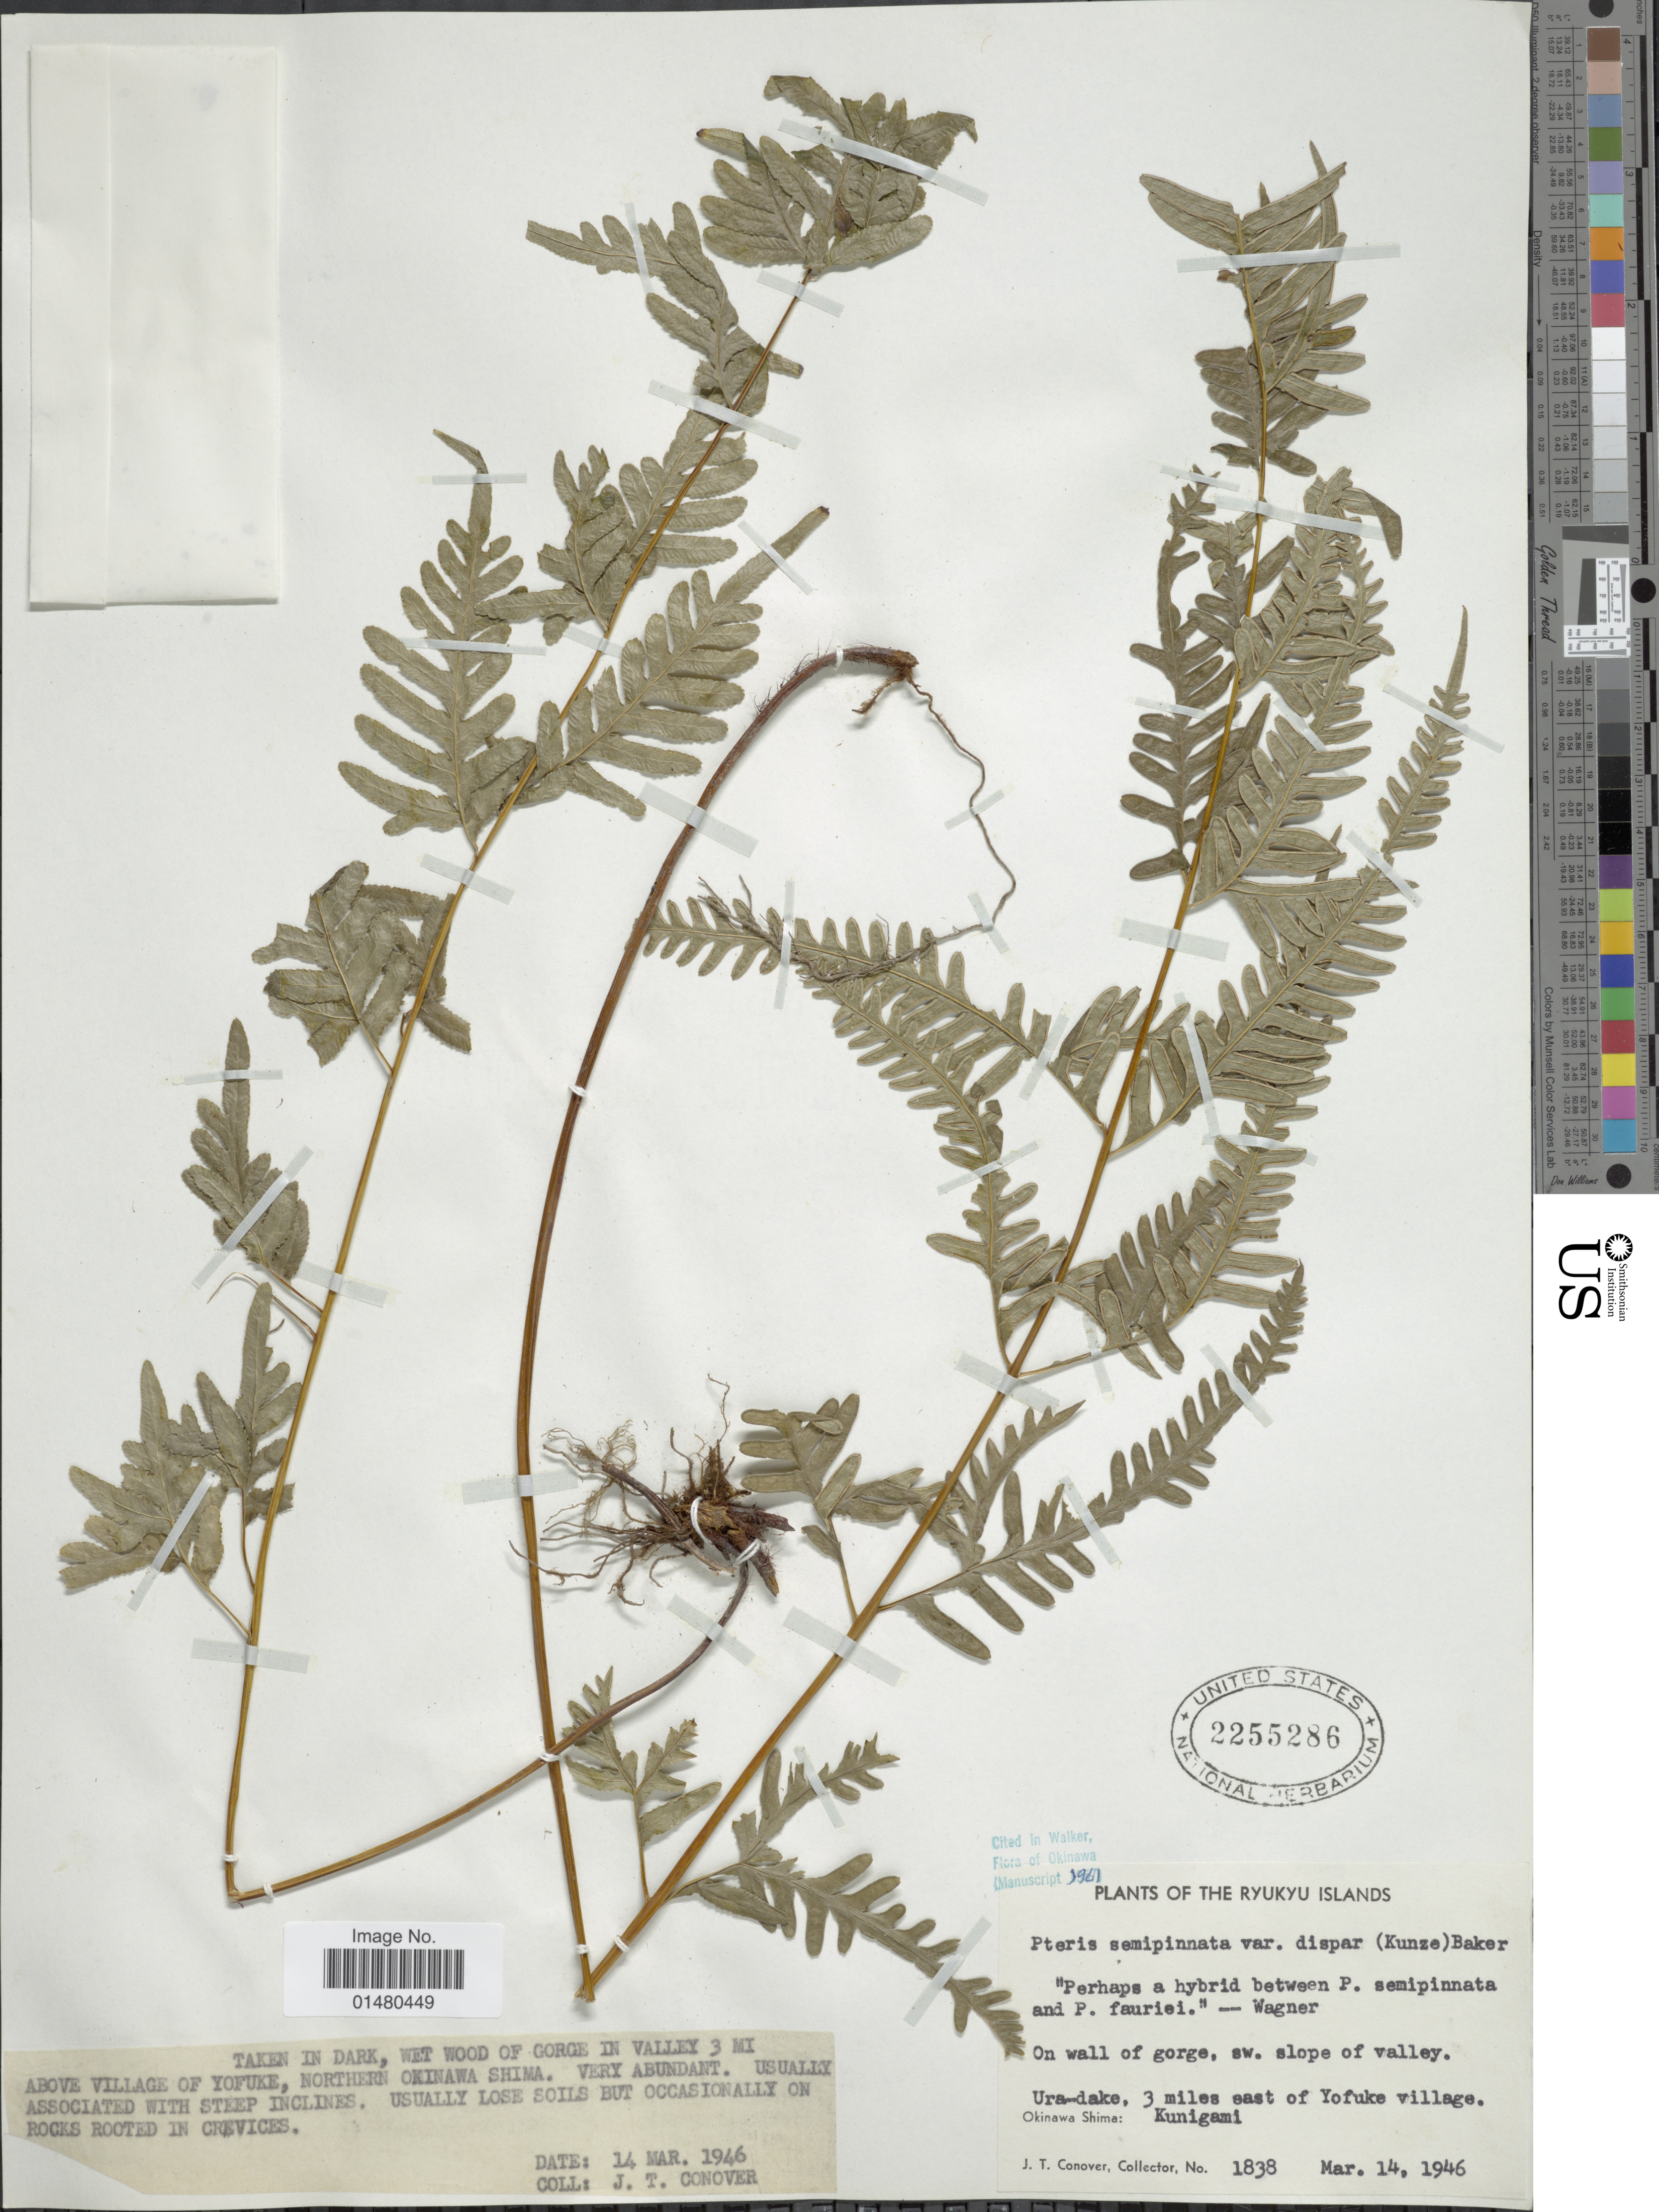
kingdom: Plantae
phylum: Tracheophyta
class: Polypodiopsida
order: Polypodiales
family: Pteridaceae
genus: Pteris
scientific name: Pteris dispar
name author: Kunze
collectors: J. T. Conover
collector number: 1838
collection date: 1946-03-14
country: Japan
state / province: Okinawa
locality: The Ryukyu Islands, On wall of gorge, sw. slope of valley, Ura-dake, 3 mile east of Yofuke village, Okinawa Shima: Kunigama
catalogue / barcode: US 2255286